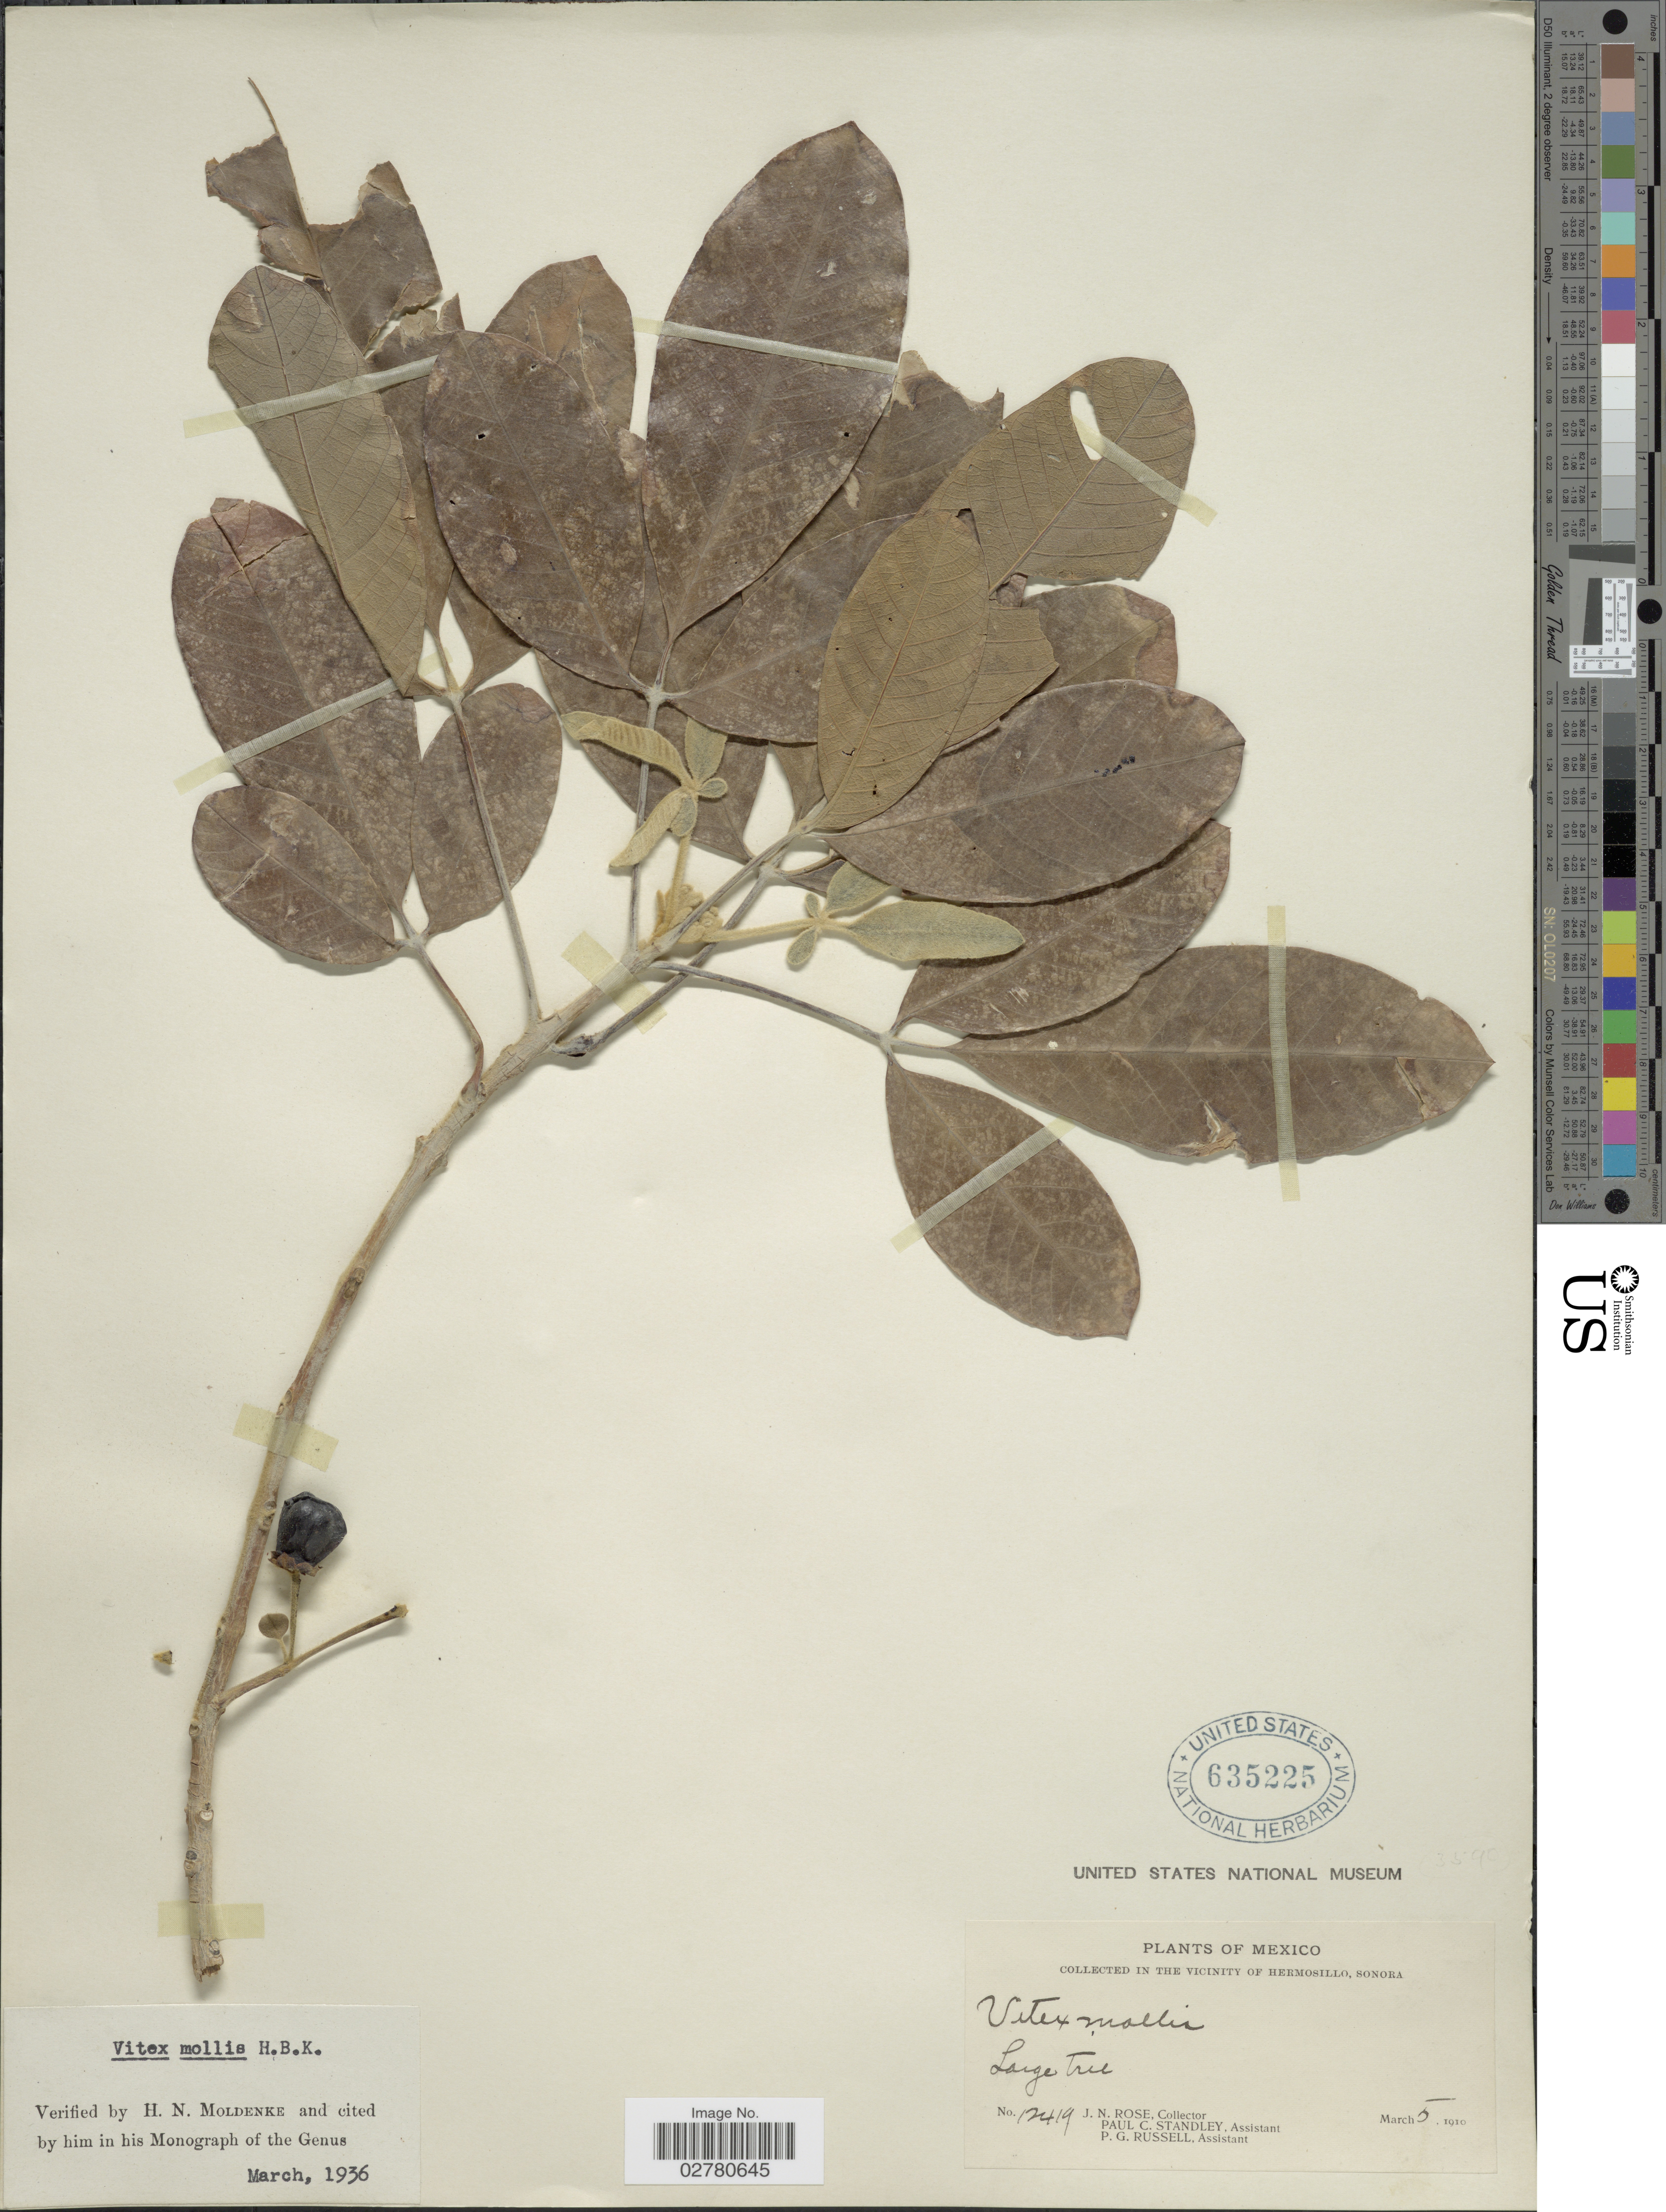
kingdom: Plantae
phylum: Tracheophyta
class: Magnoliopsida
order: Lamiales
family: Lamiaceae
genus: Vitex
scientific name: Vitex mollis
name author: Kunth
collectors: J. N. Rose, P. C. Standley & P. G. Russell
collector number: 12419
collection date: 1910-03-05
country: Mexico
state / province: Sonora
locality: In the vicinity of Hermosillo.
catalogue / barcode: US 635225